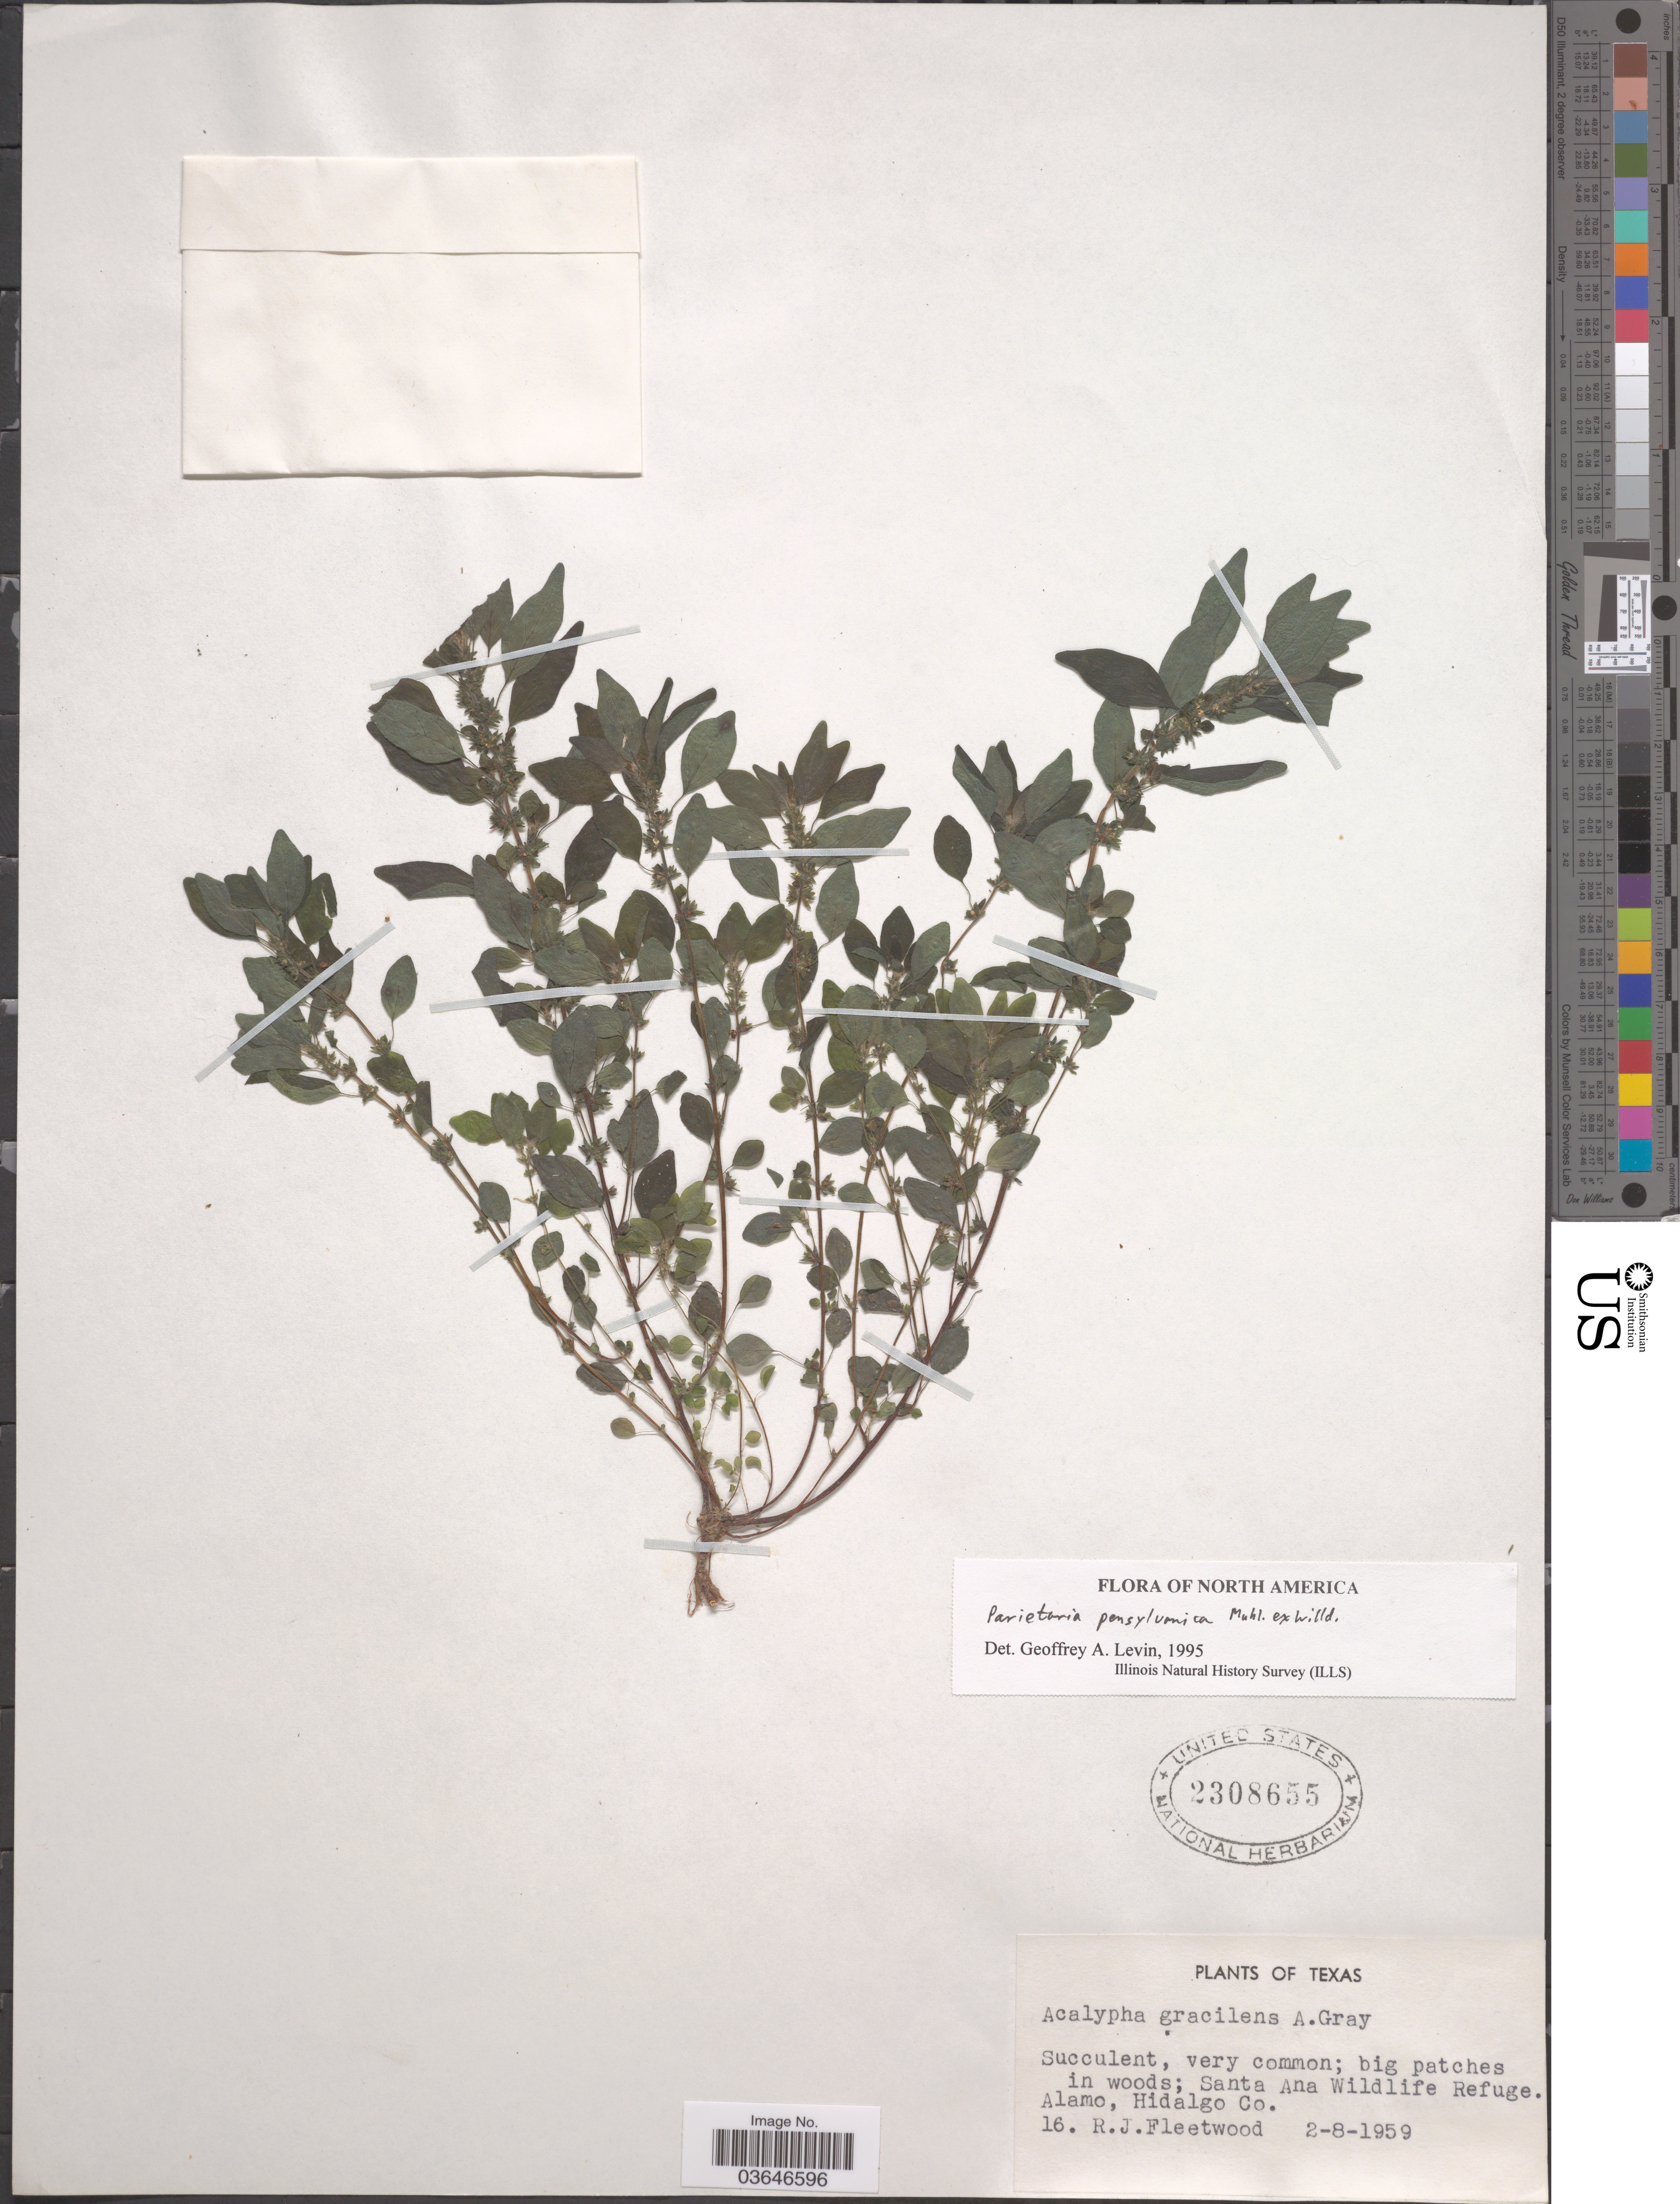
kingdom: Plantae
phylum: Tracheophyta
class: Magnoliopsida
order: Rosales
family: Urticaceae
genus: Parietaria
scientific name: Parietaria pensylvanica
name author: Muhl. ex Willd.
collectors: R. J. Fleetwood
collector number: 16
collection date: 1959-02-08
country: United States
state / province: Texas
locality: Santa Ana Wildlife Refuge. Alamo, Hidalgo Co.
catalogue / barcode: US 2308655